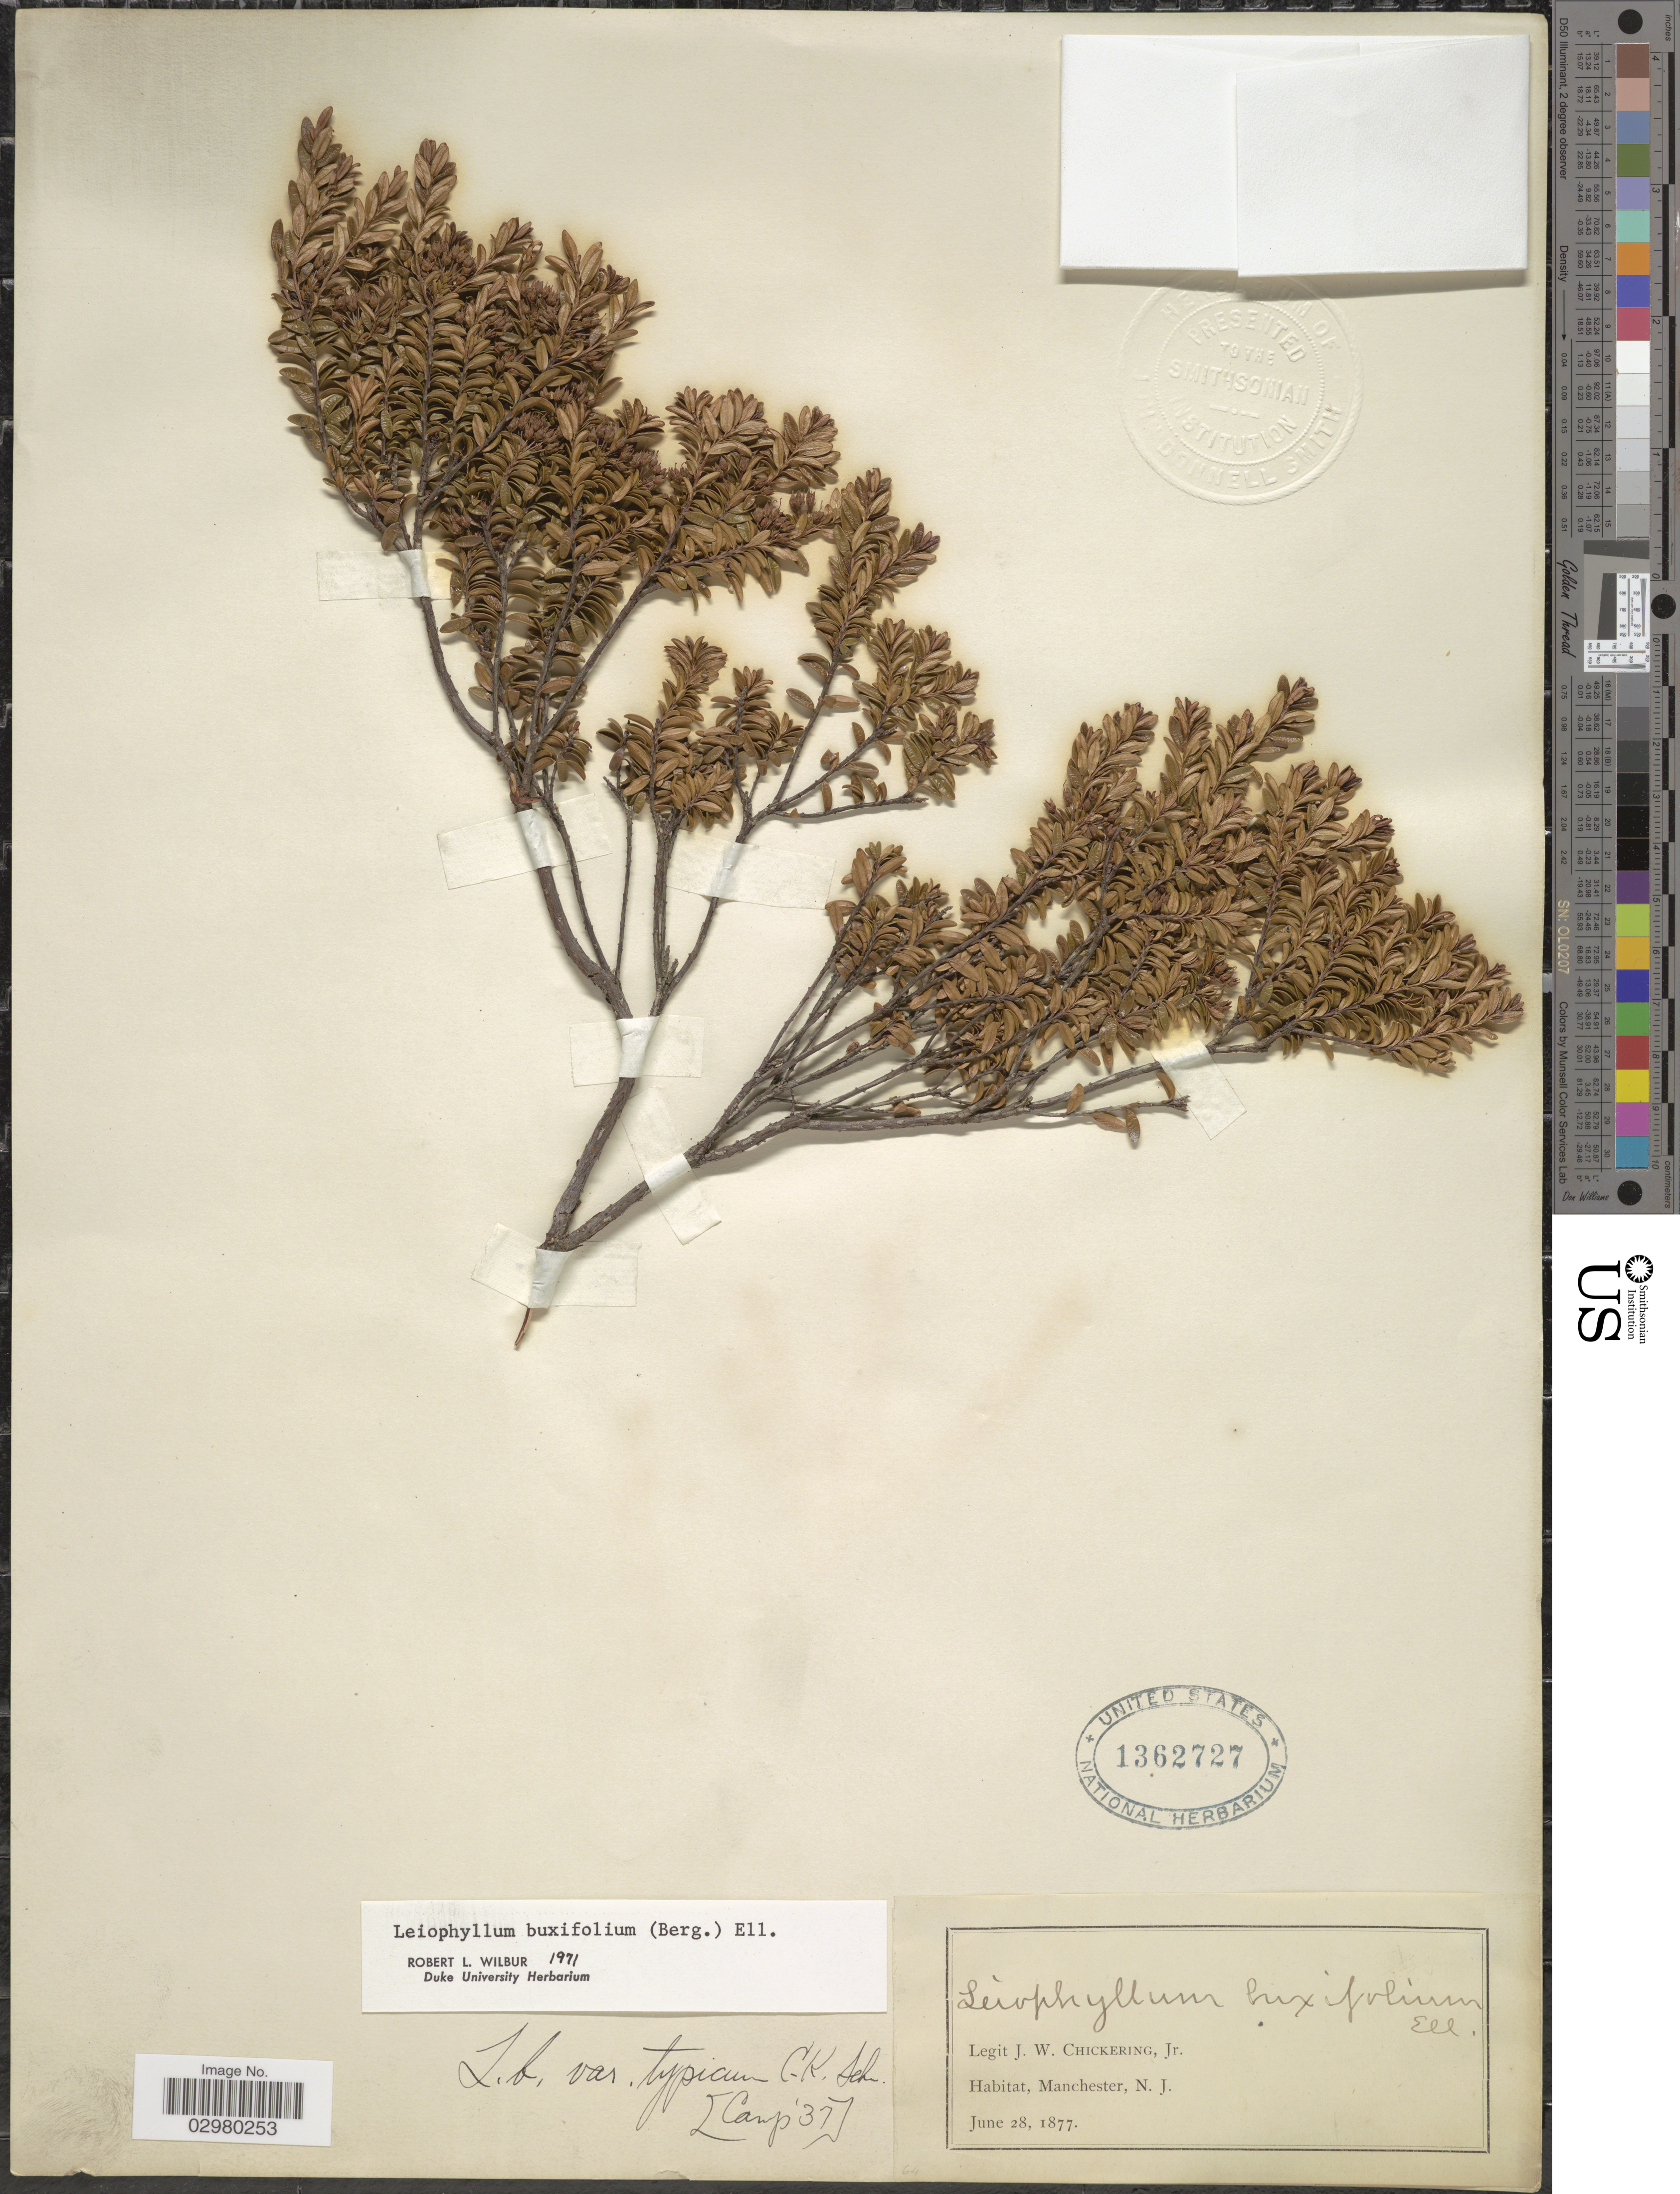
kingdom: Plantae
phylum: Tracheophyta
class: Magnoliopsida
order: Ericales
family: Ericaceae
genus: Leiophyllum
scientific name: Leiophyllum buxifolium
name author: (Bergius) Elliott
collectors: J. W. Chickering Jr.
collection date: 1877-06-28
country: United States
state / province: New Jersey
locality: Manchester.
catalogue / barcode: US 1362727